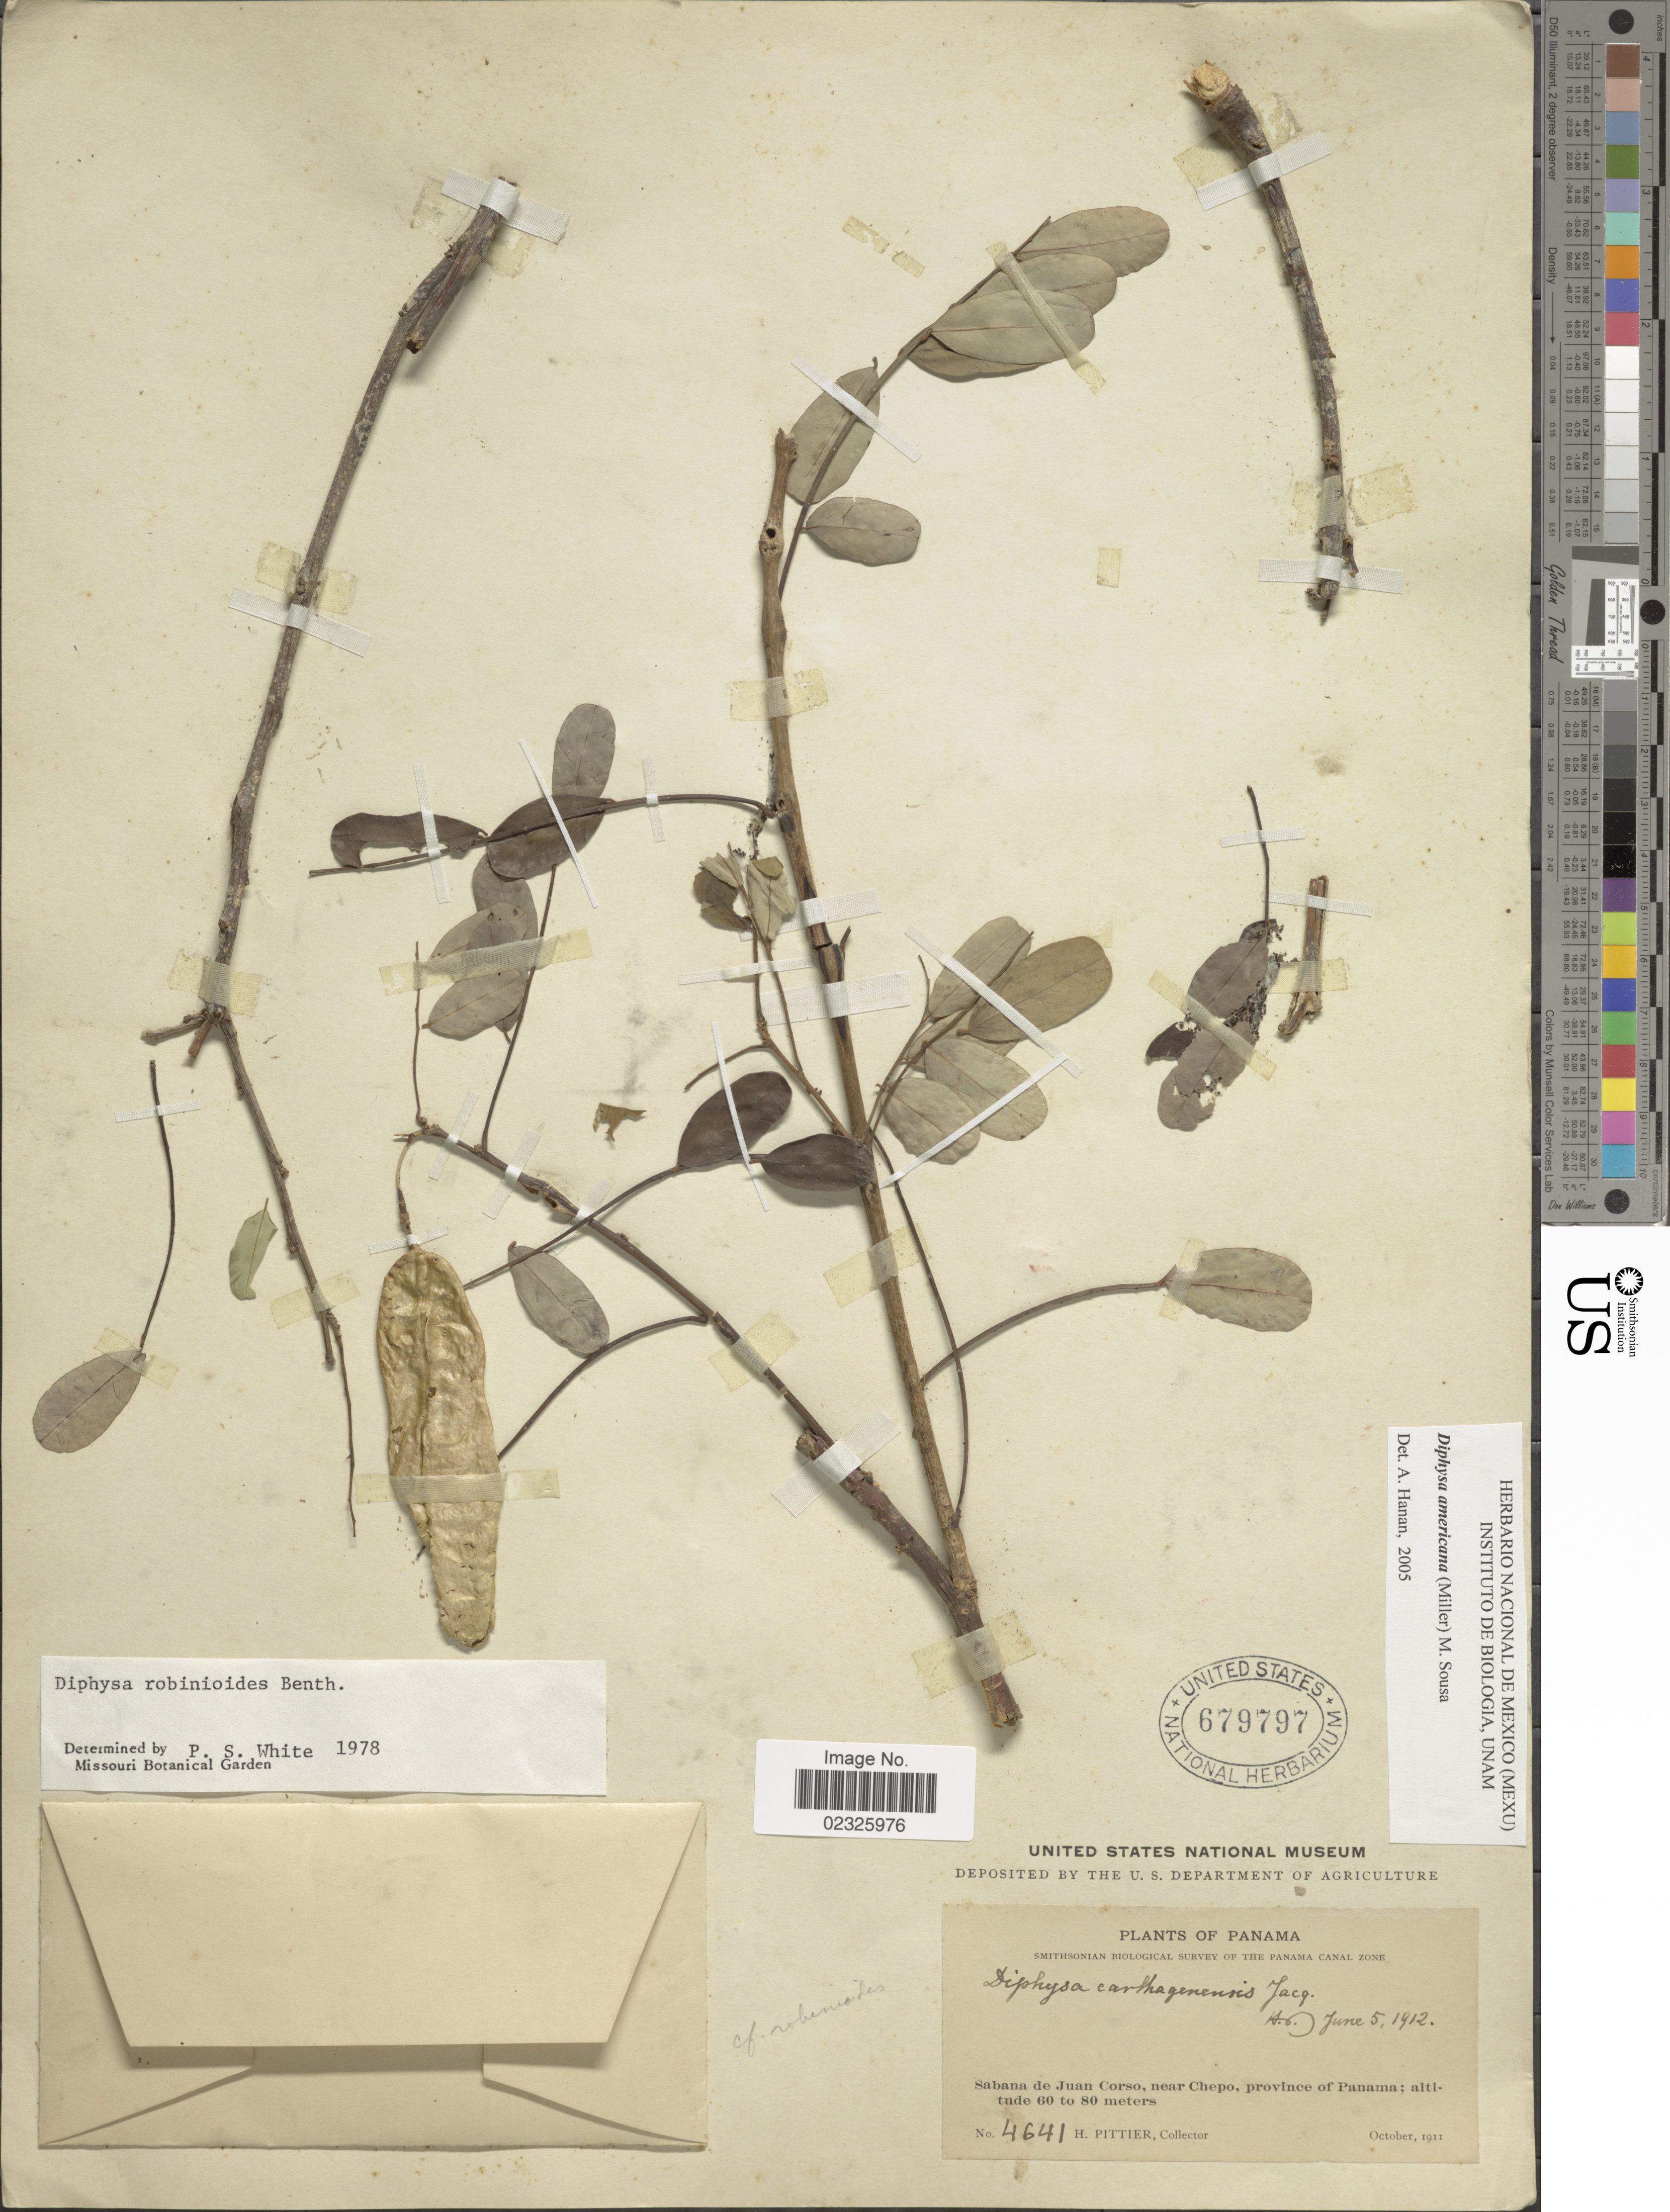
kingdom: Plantae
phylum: Tracheophyta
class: Magnoliopsida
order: Fabales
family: Fabaceae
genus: Diphysa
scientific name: Diphysa americana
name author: (Mill.) M. Sousa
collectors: H. F. Pittier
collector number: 4641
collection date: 1911-10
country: Panama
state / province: Panamá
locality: The Panama Canal Zone, Sabana de Juan Corse, near Chepo, province of Panama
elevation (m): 60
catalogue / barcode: US 679797